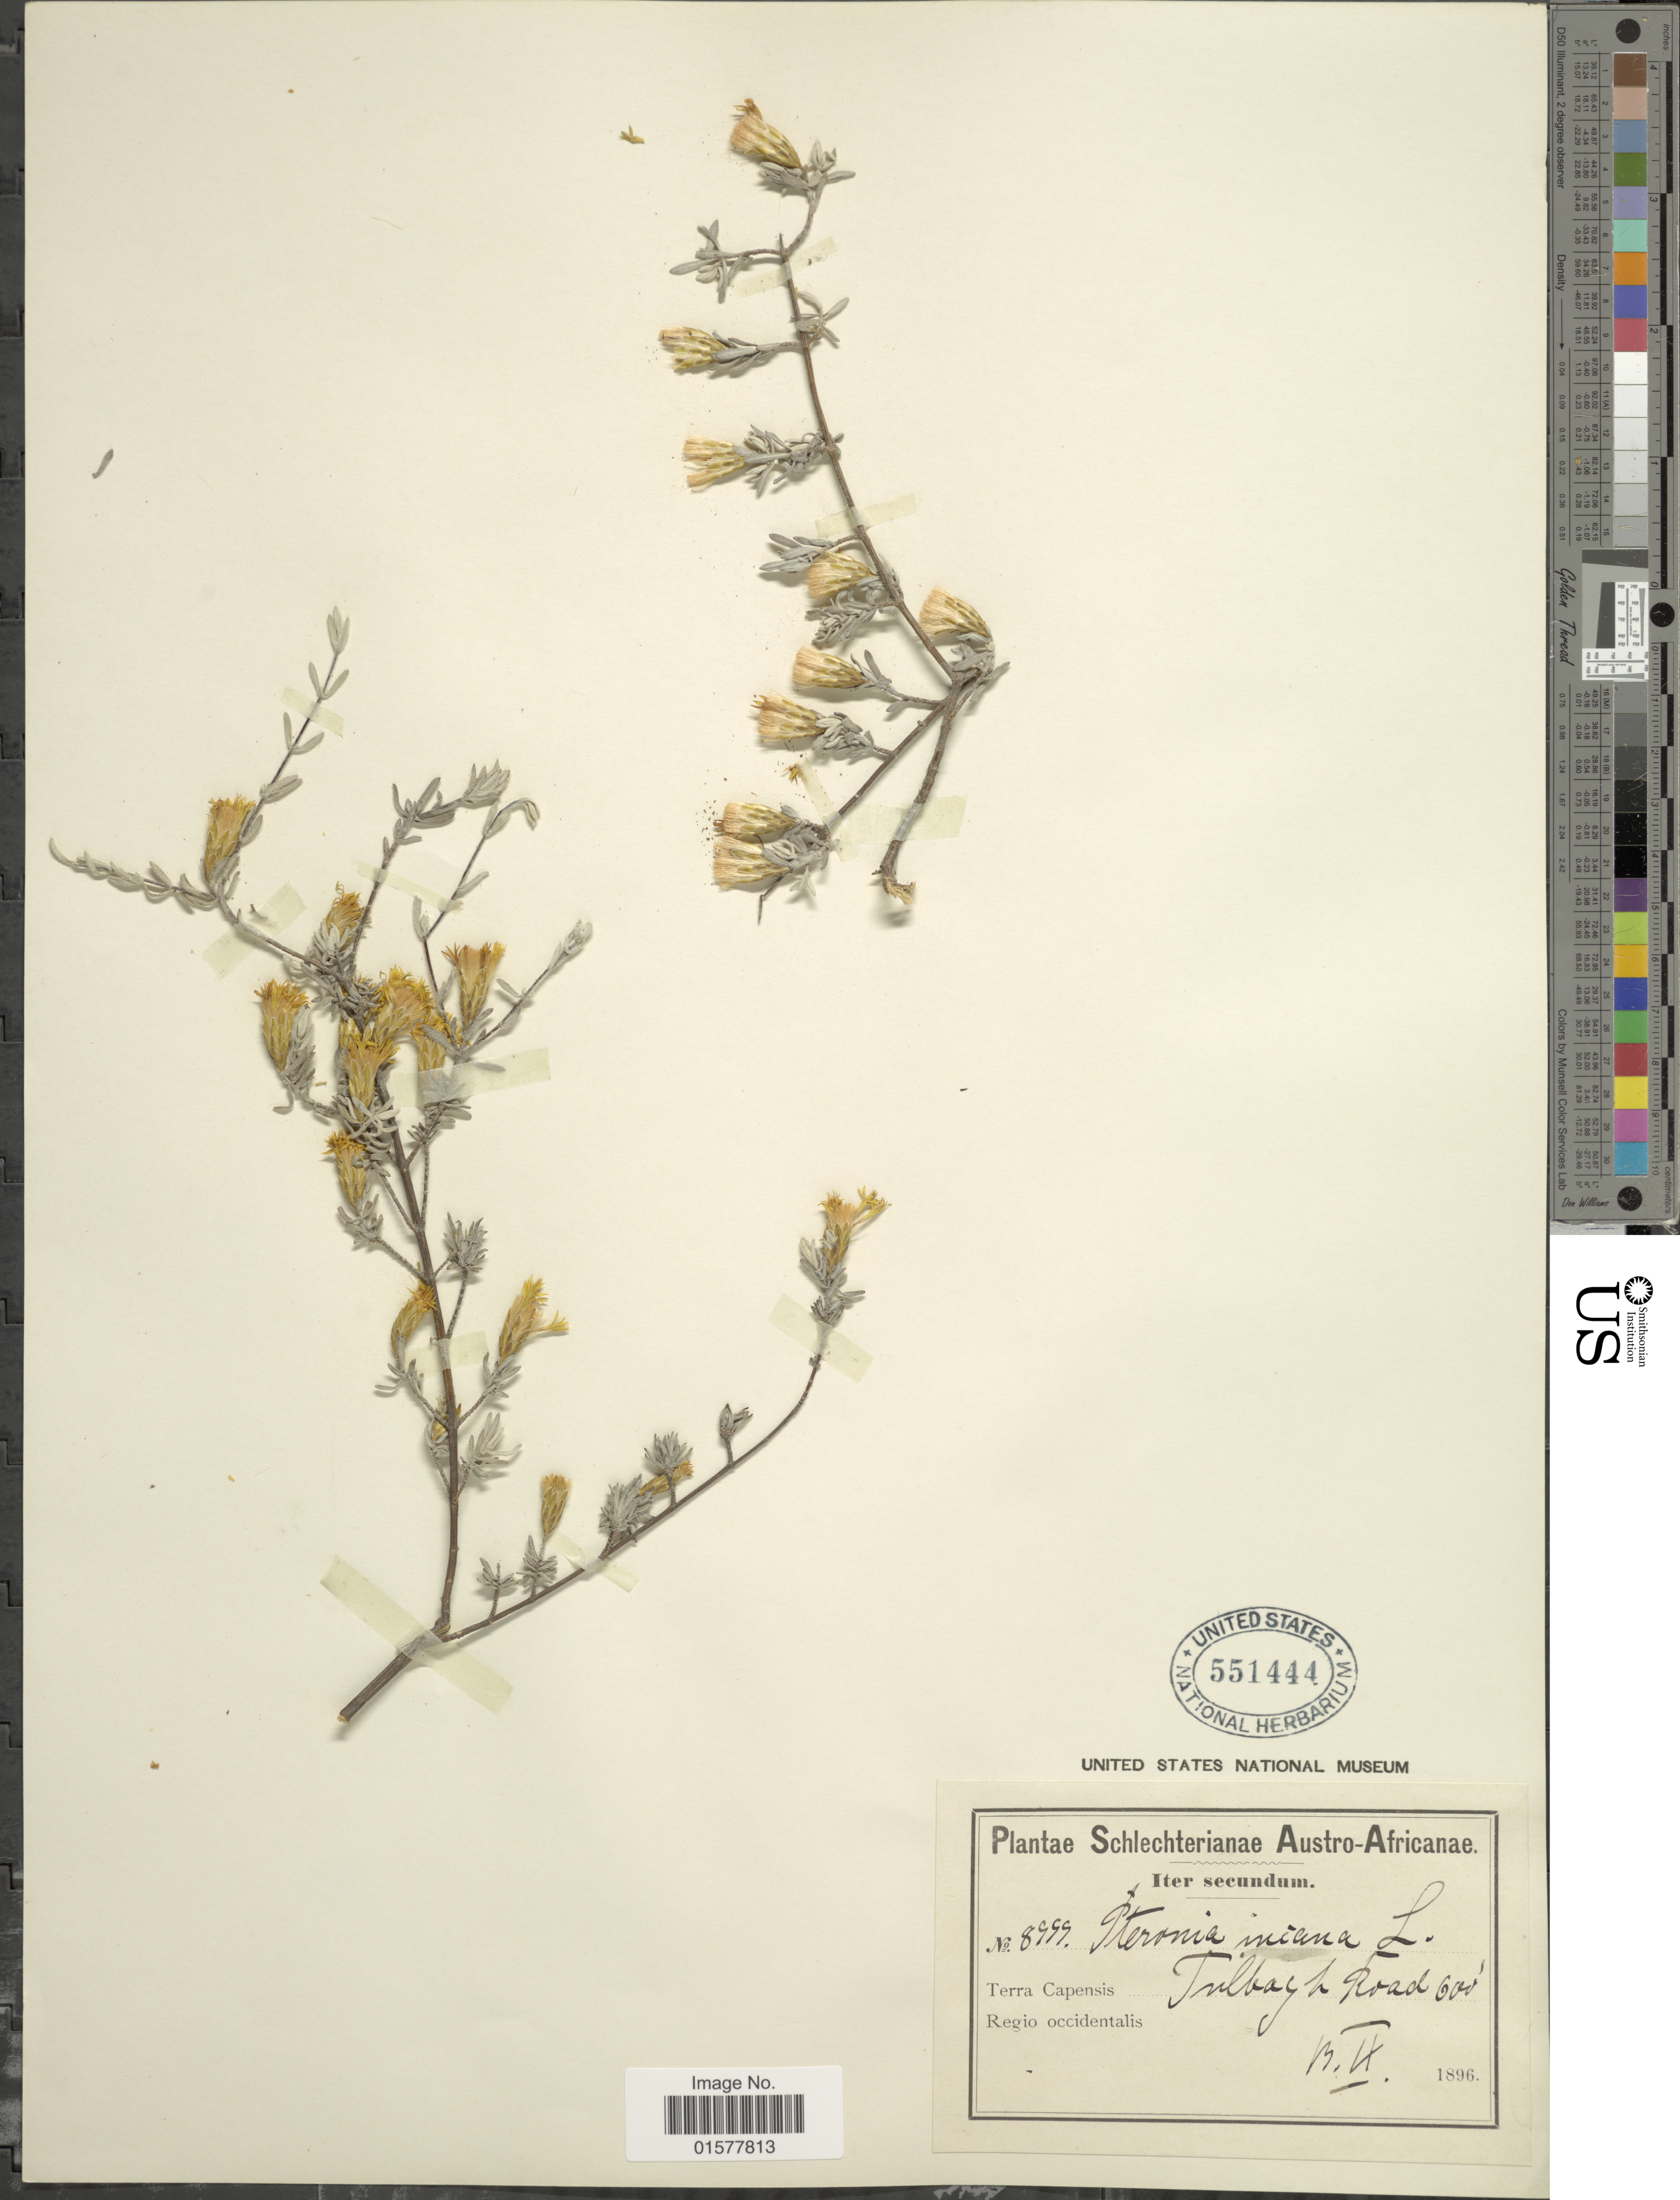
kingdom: Plantae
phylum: Tracheophyta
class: Magnoliopsida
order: Asterales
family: Asteraceae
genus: Pteronia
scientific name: Pteronia incana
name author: DC.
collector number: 8999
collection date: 1896-06-13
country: South Africa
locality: Terra Capensis Regio occidentalis, Tulbagh Road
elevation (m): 183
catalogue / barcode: US 551444